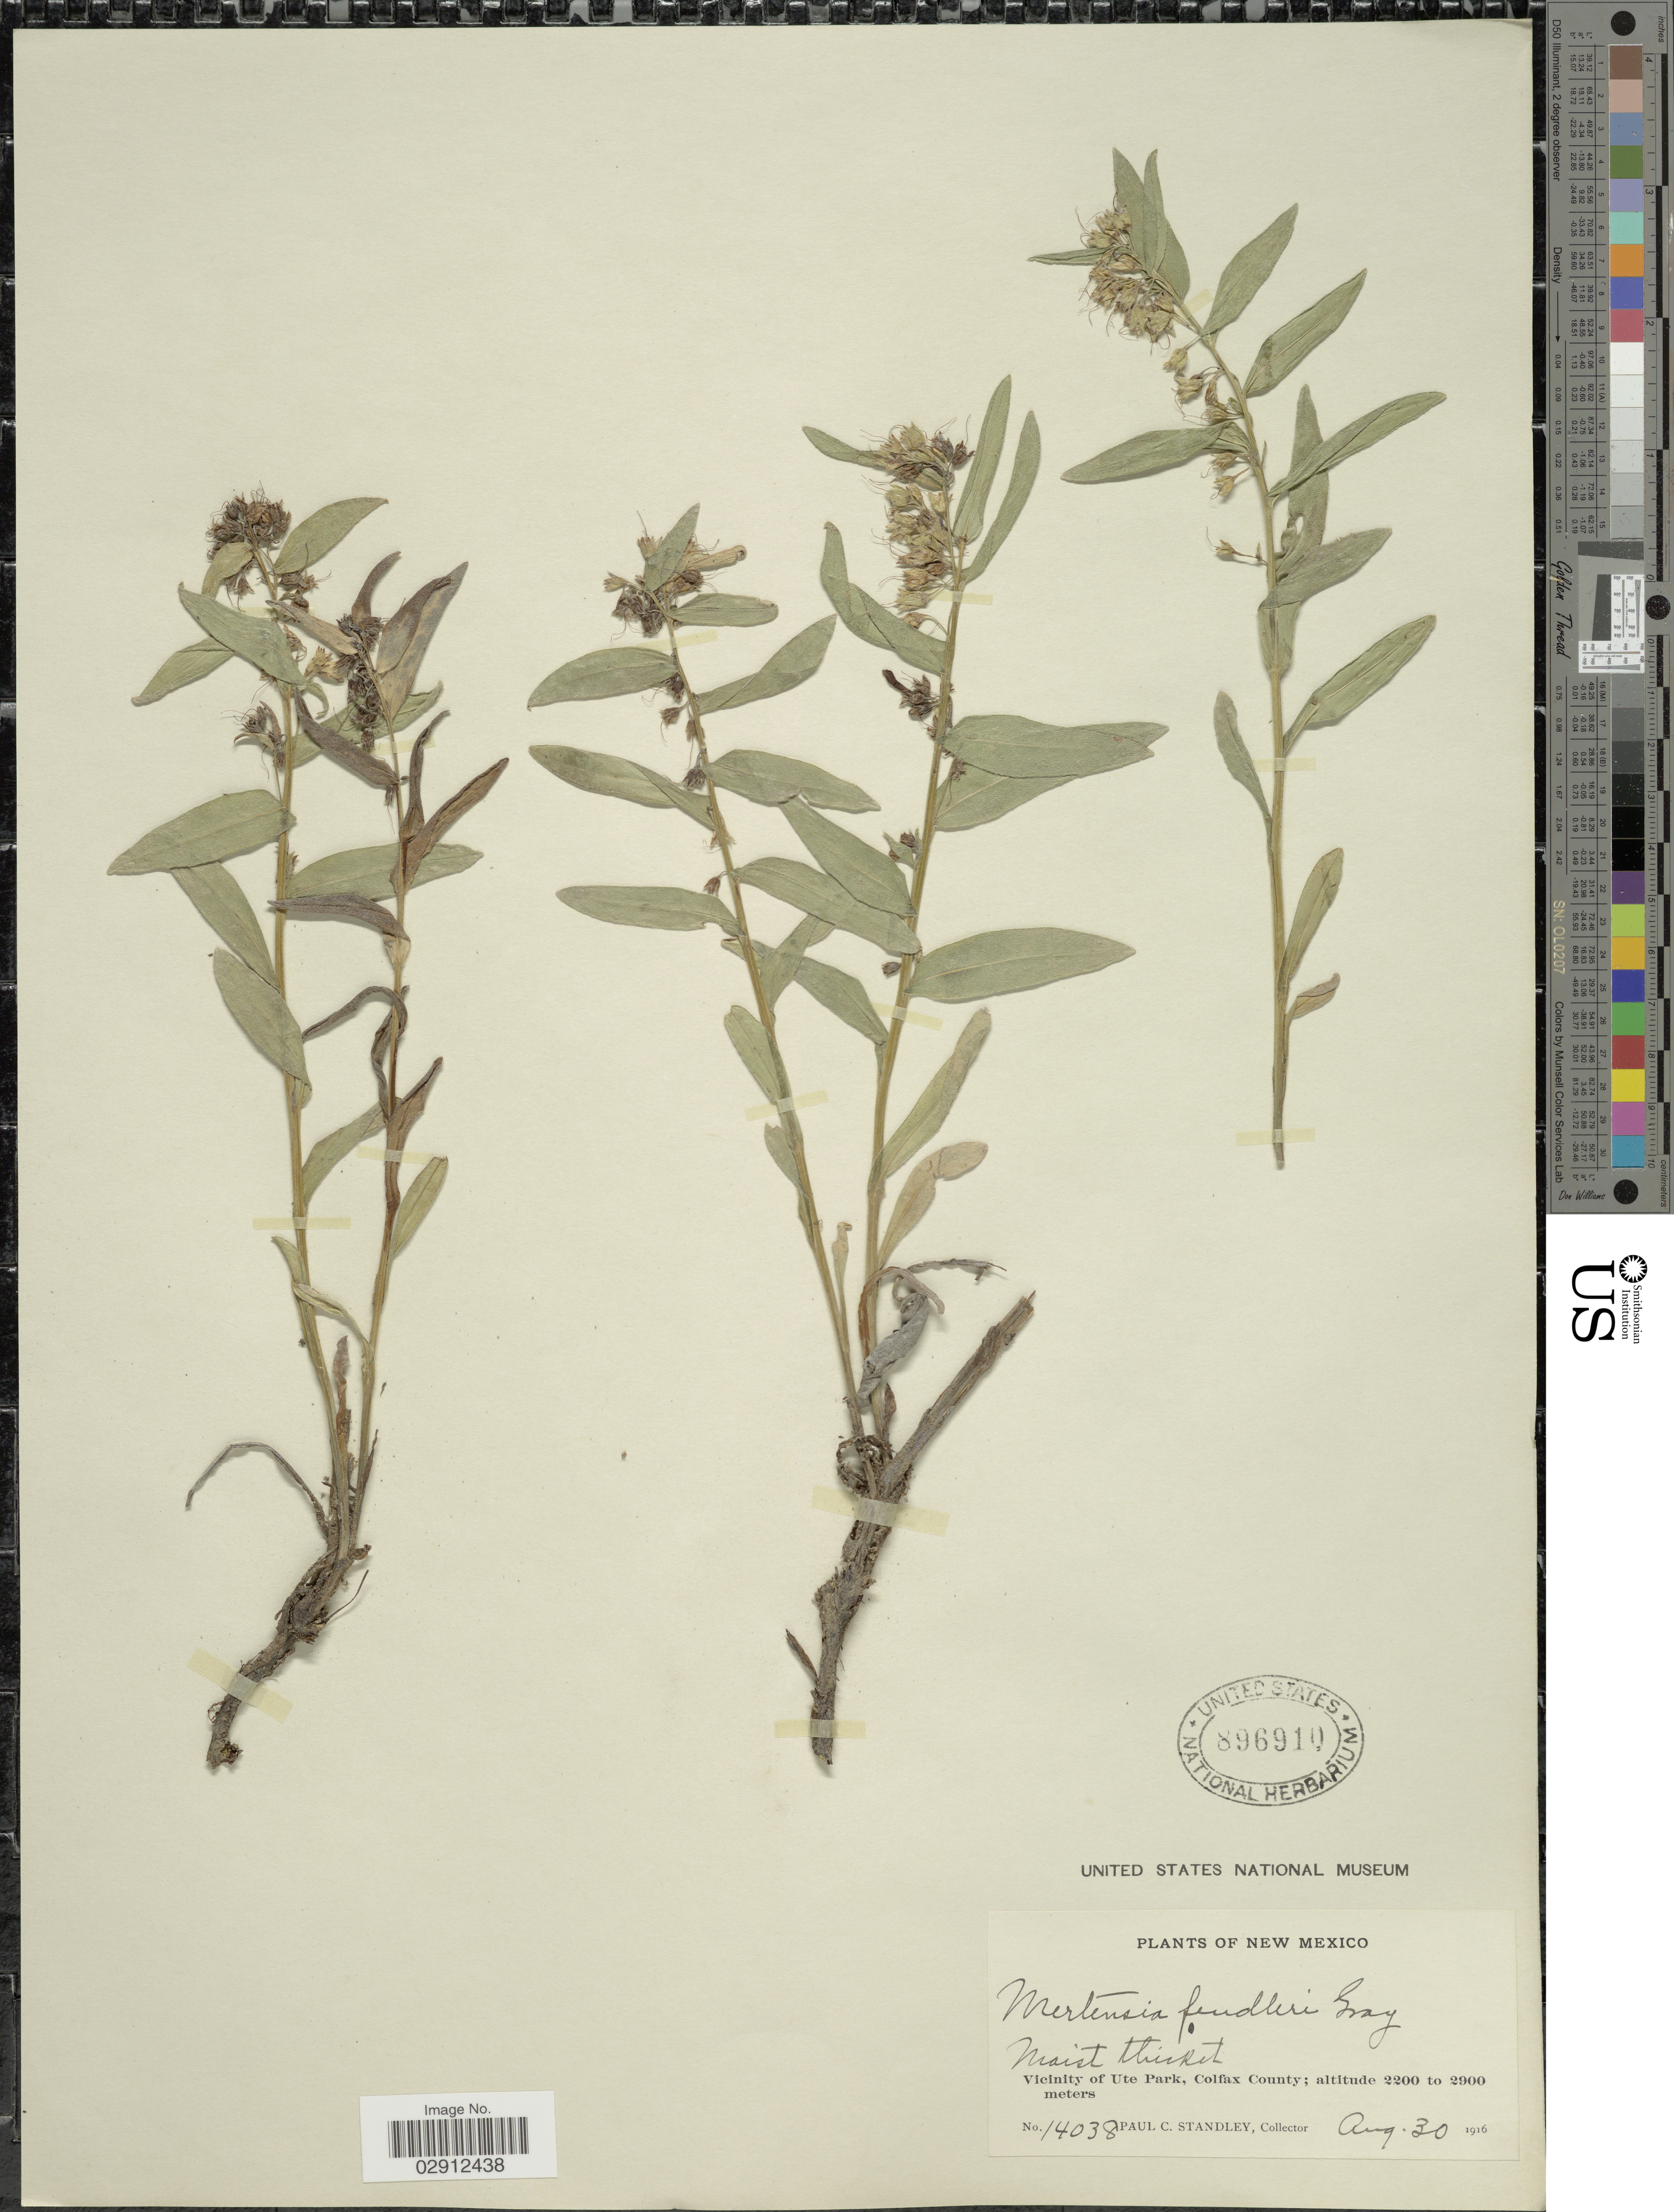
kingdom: Plantae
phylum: Tracheophyta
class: Magnoliopsida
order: Boraginales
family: Boraginaceae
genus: Mertensia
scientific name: Mertensia lanceolata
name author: (Pursh) DC. ex A. DC.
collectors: P. C. Standley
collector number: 14038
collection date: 1916-08-30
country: United States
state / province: New Mexico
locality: Vicinity of Ute Park, Colfax County.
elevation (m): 2200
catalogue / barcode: US 896910